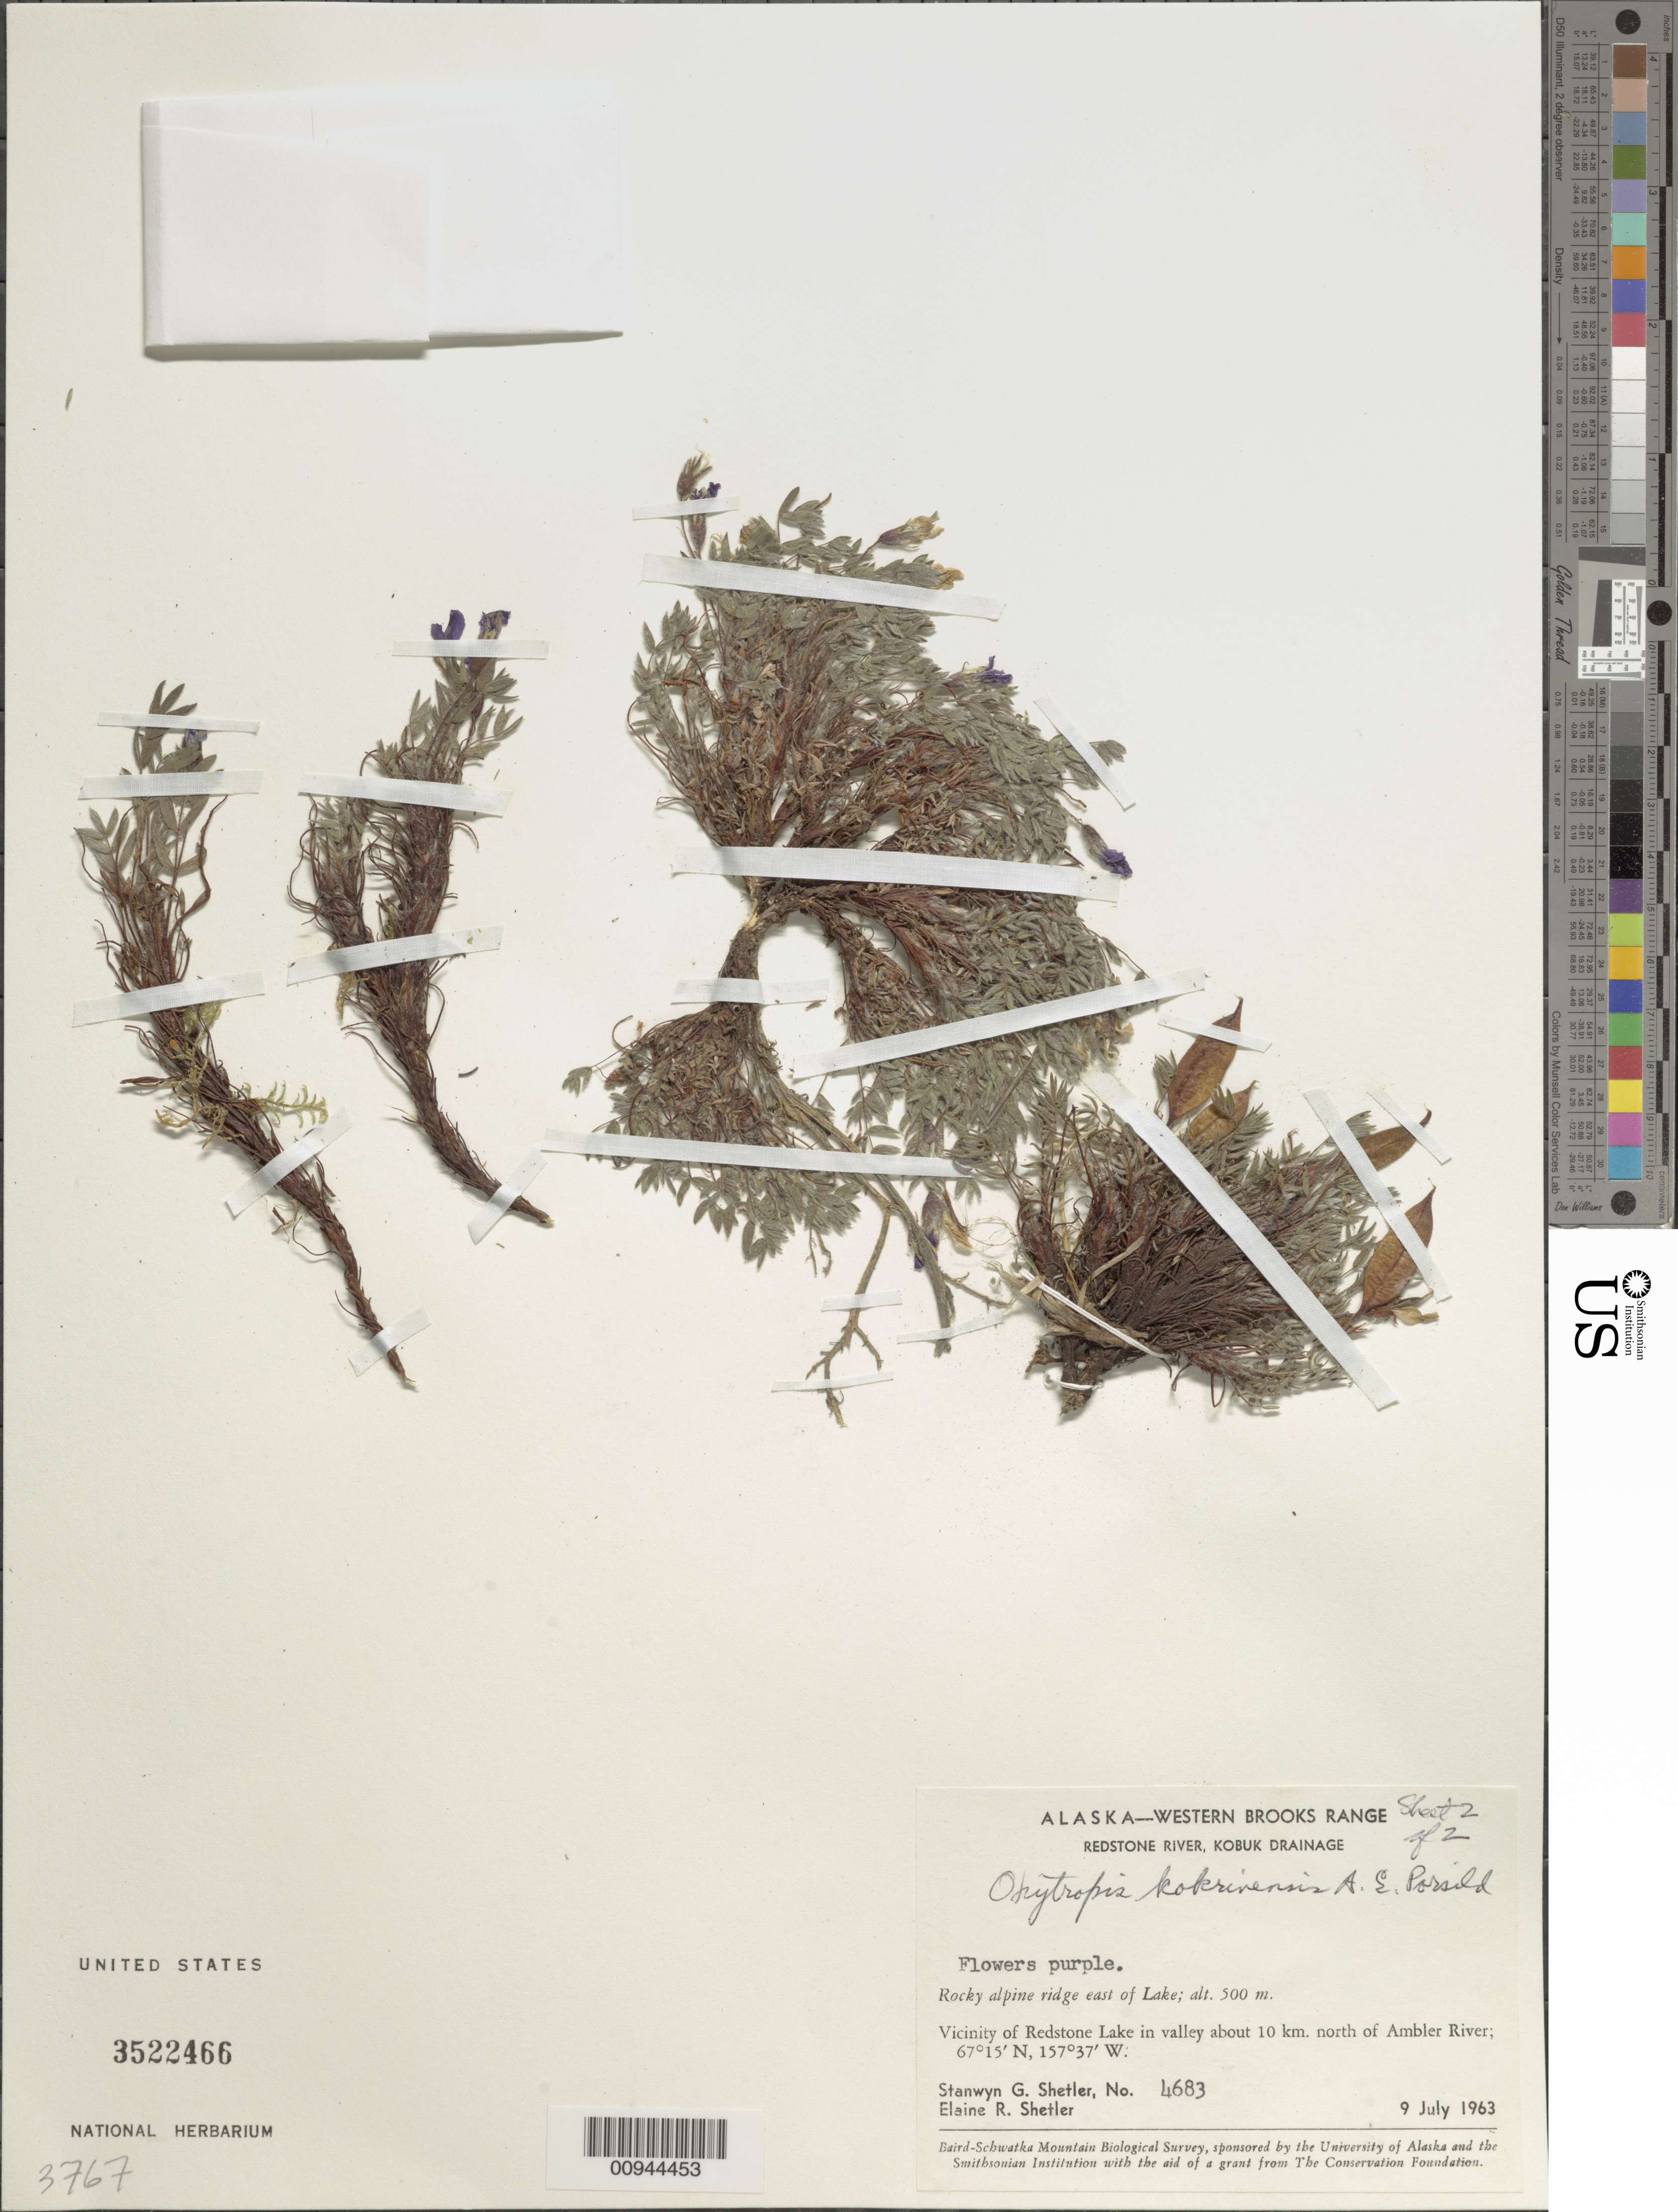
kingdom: Plantae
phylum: Tracheophyta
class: Magnoliopsida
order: Fabales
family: Fabaceae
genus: Oxytropis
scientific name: Oxytropis kokrinensis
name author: A.E. Porsild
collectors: S. Shetler & E. R. Shetler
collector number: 4683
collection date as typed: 09 Jul 1963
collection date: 1963-07-09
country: United States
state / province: Alaska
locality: Vicinity of Redstone Lake in valley about 10 km. north of Ambler River. Western Brooks Range, Redstone River, Kobuk Drainage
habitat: Rocky alpine ridge east of Lake.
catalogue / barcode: US 3522466